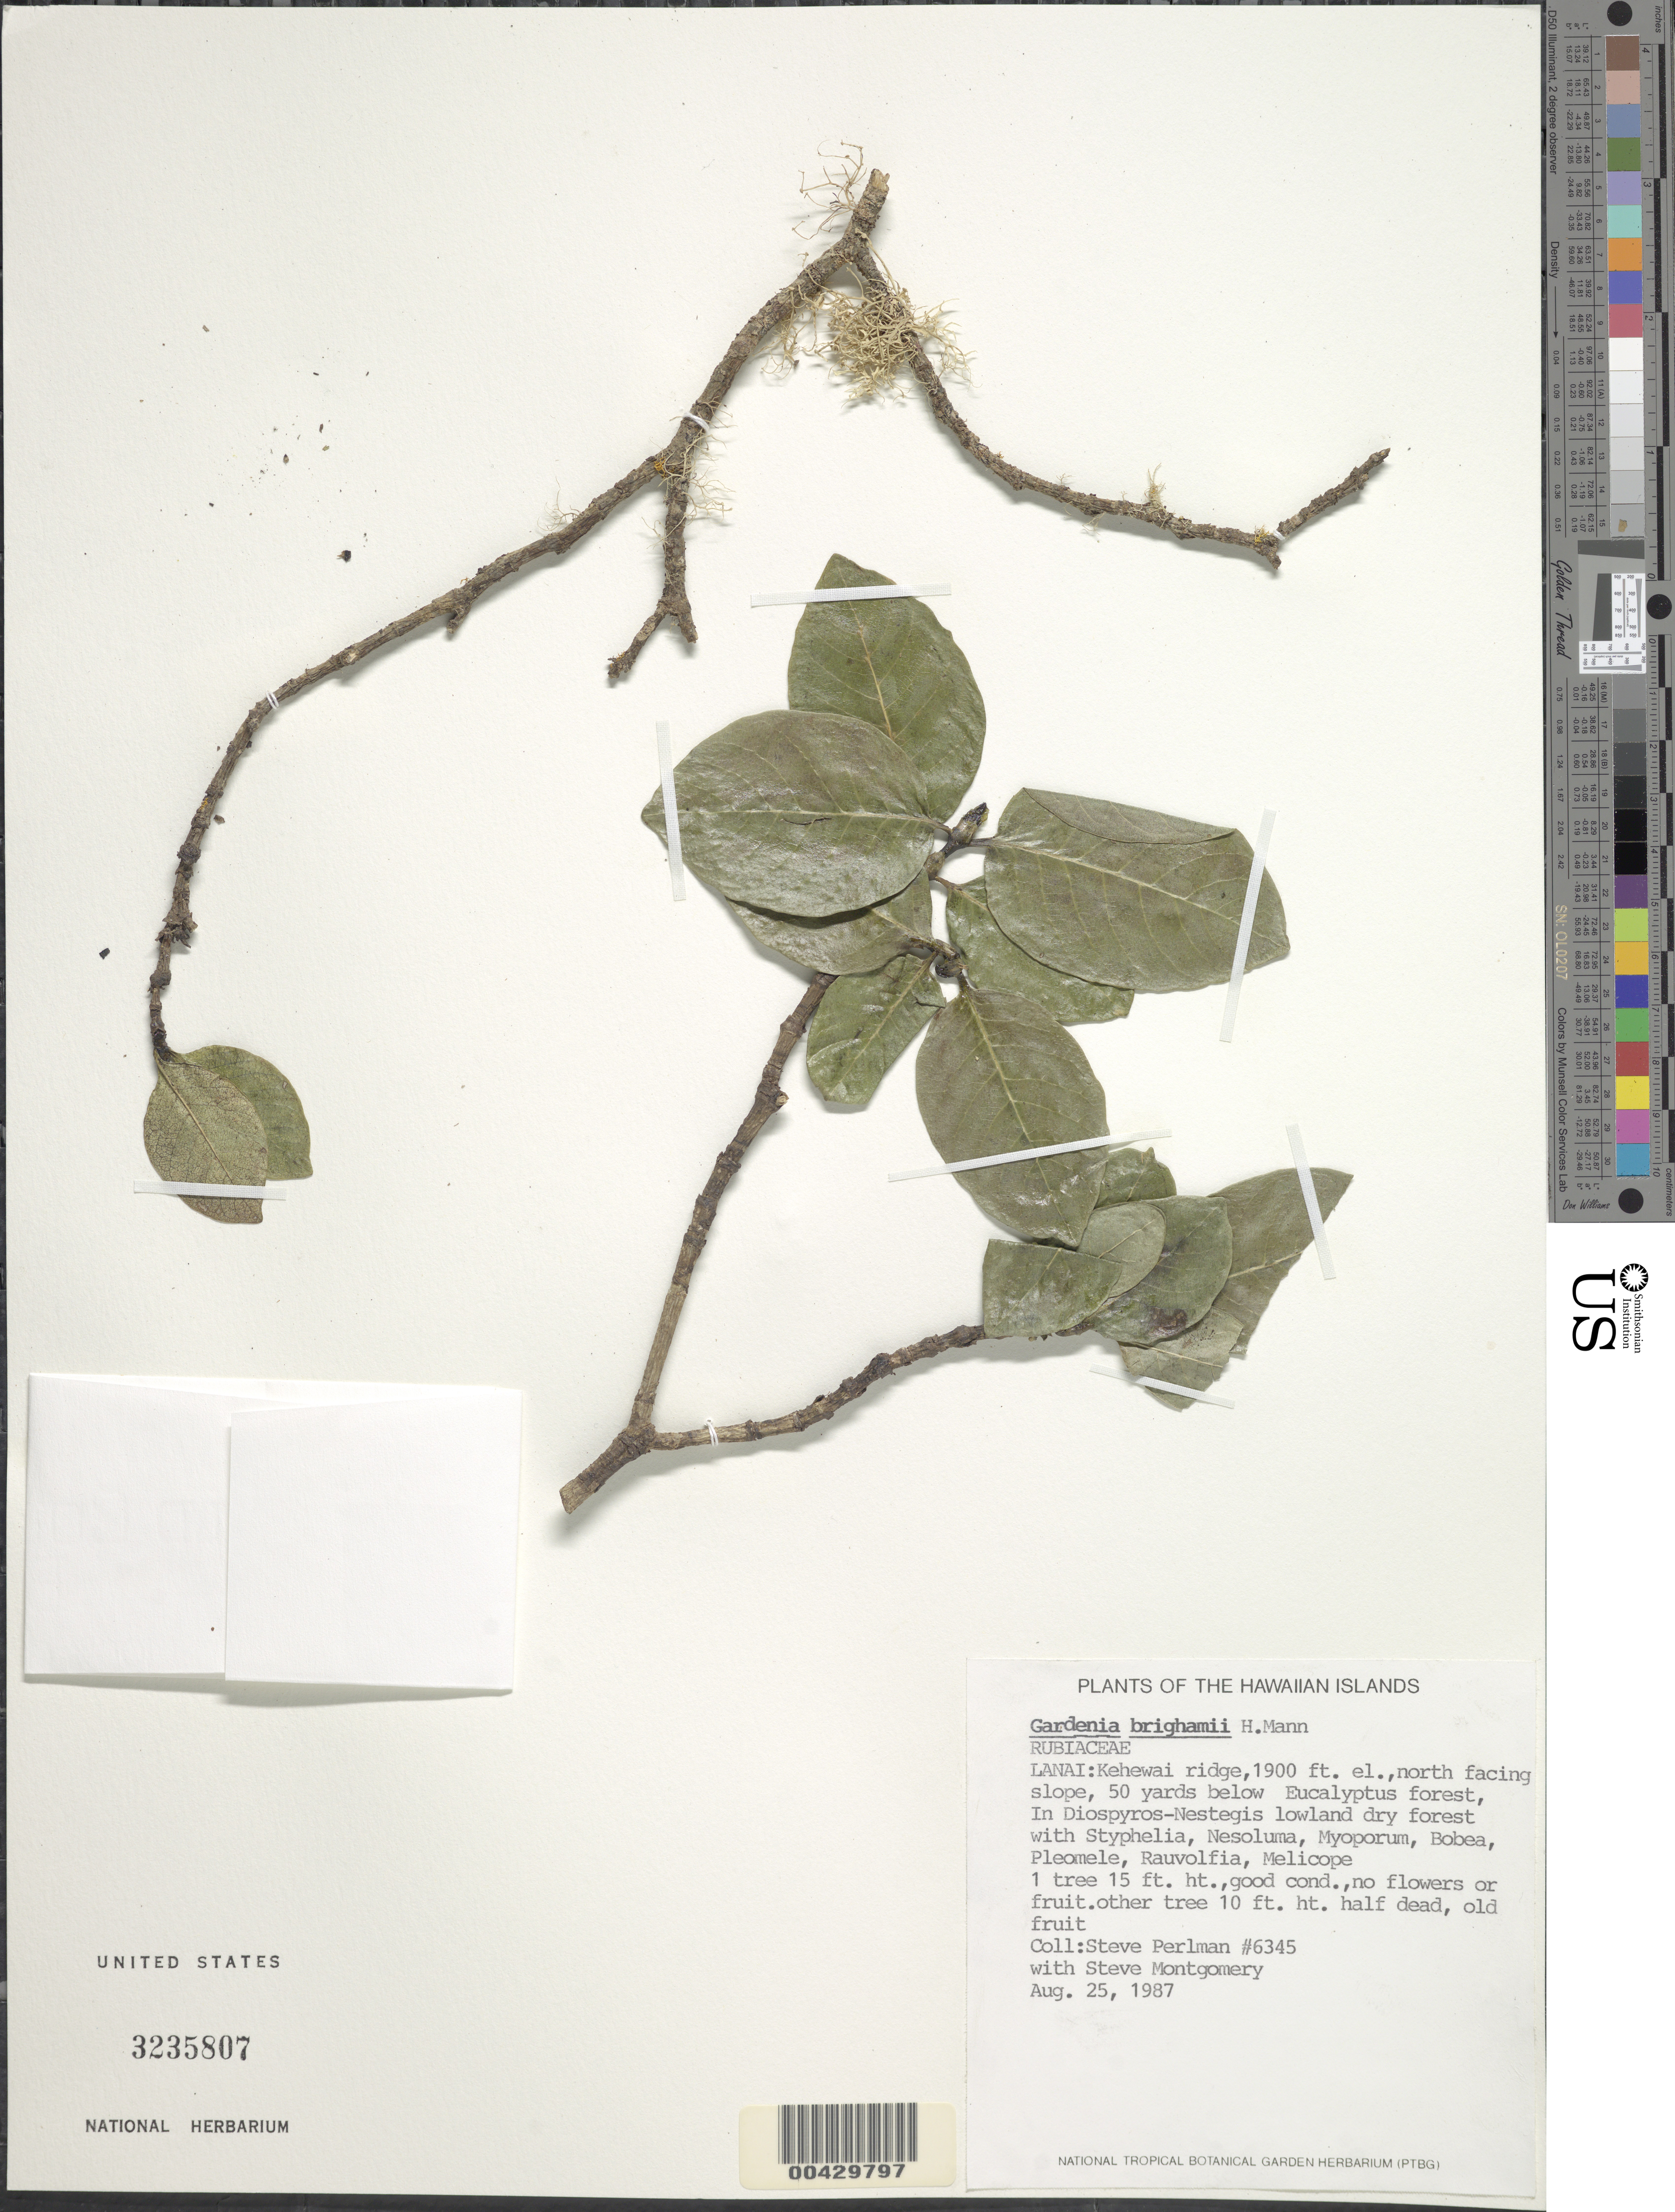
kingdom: Plantae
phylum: Tracheophyta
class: Magnoliopsida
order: Gentianales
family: Rubiaceae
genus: Gardenia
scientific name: Gardenia brighamii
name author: H. Mann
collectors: S. P. Perlman & S. Montgomery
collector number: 6345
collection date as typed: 25 Aug 1987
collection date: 1987-08-25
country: United States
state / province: Hawaii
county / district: Maui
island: Lana'i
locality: Kehewai ridge, N facing slope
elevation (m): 579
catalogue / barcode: US 3235807